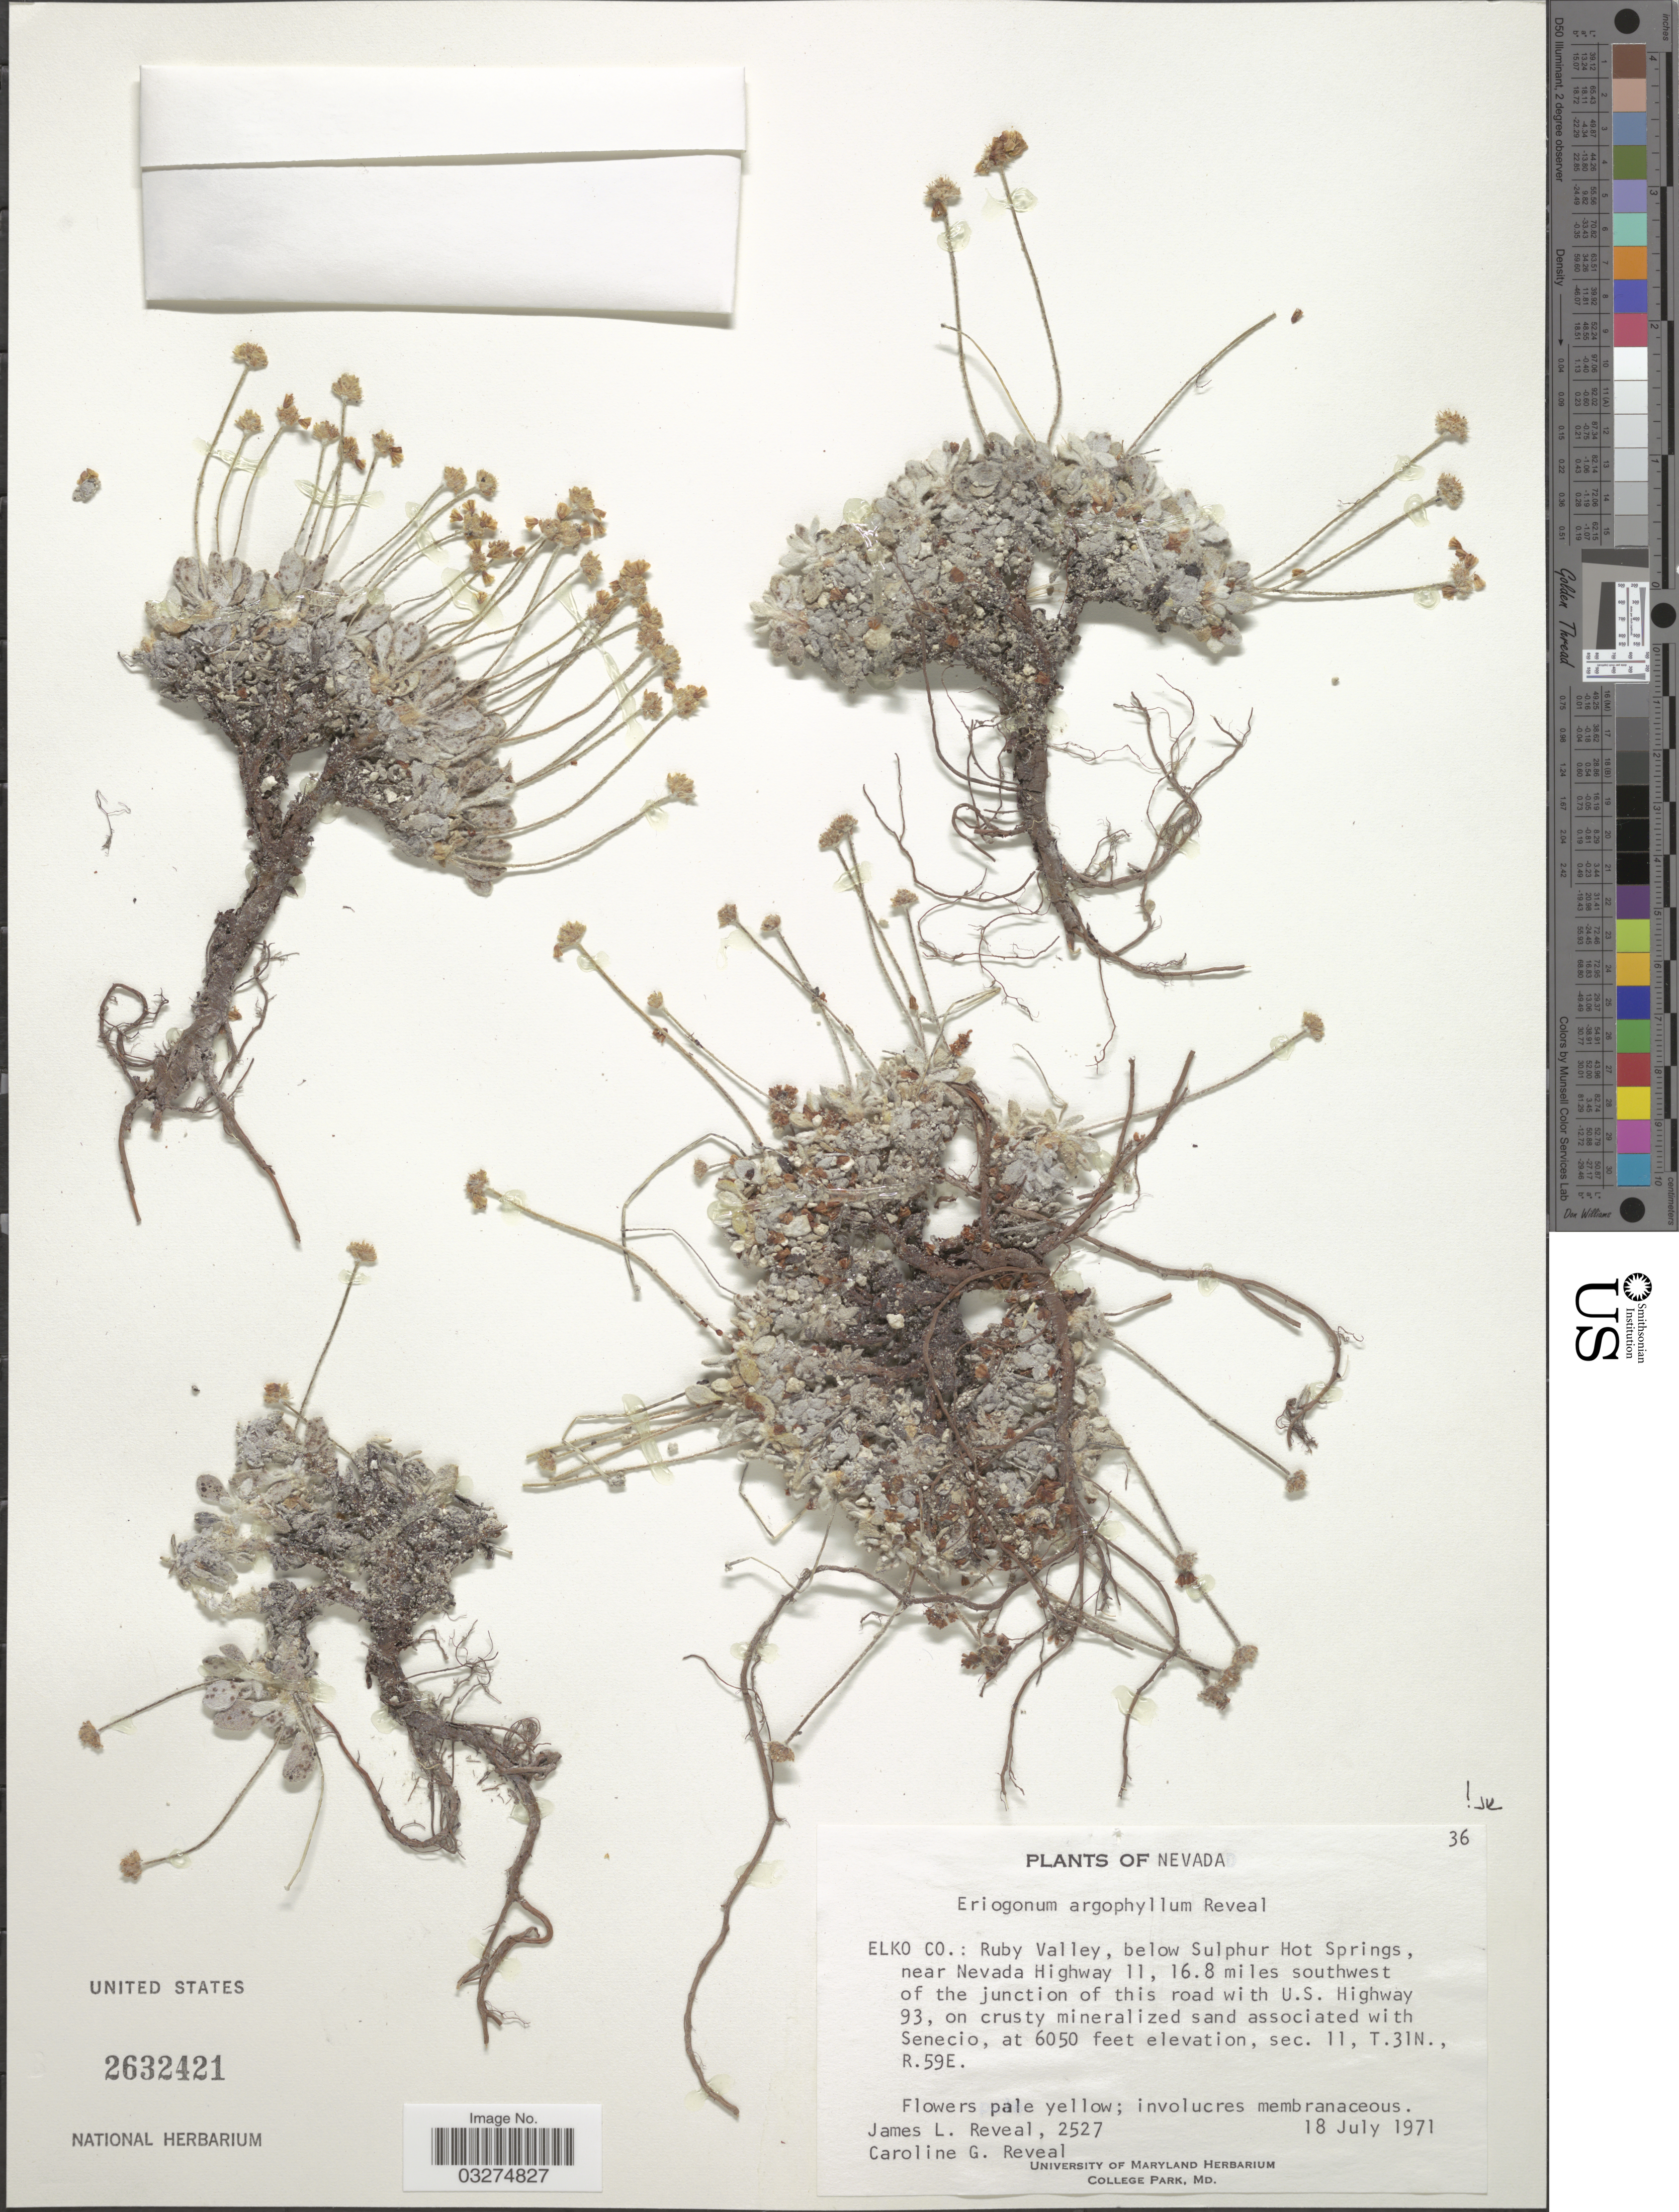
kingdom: Plantae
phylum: Tracheophyta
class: Magnoliopsida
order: Caryophyllales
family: Polygonaceae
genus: Eriogonum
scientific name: Eriogonum argophyllum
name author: Reveal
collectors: J. L. Reveal & C. G. Reveal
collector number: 2527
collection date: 1971-07-18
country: United States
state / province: Nevada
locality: Elko Co.: Ruby Valley, below Sulphur Hot Springs, near Nevada Highway 11, 16.8 miles southwest of the junction of this road with U.S. Highway 93, sec. 11, T. 31N., R. 59E.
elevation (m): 1844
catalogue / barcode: US 2632421